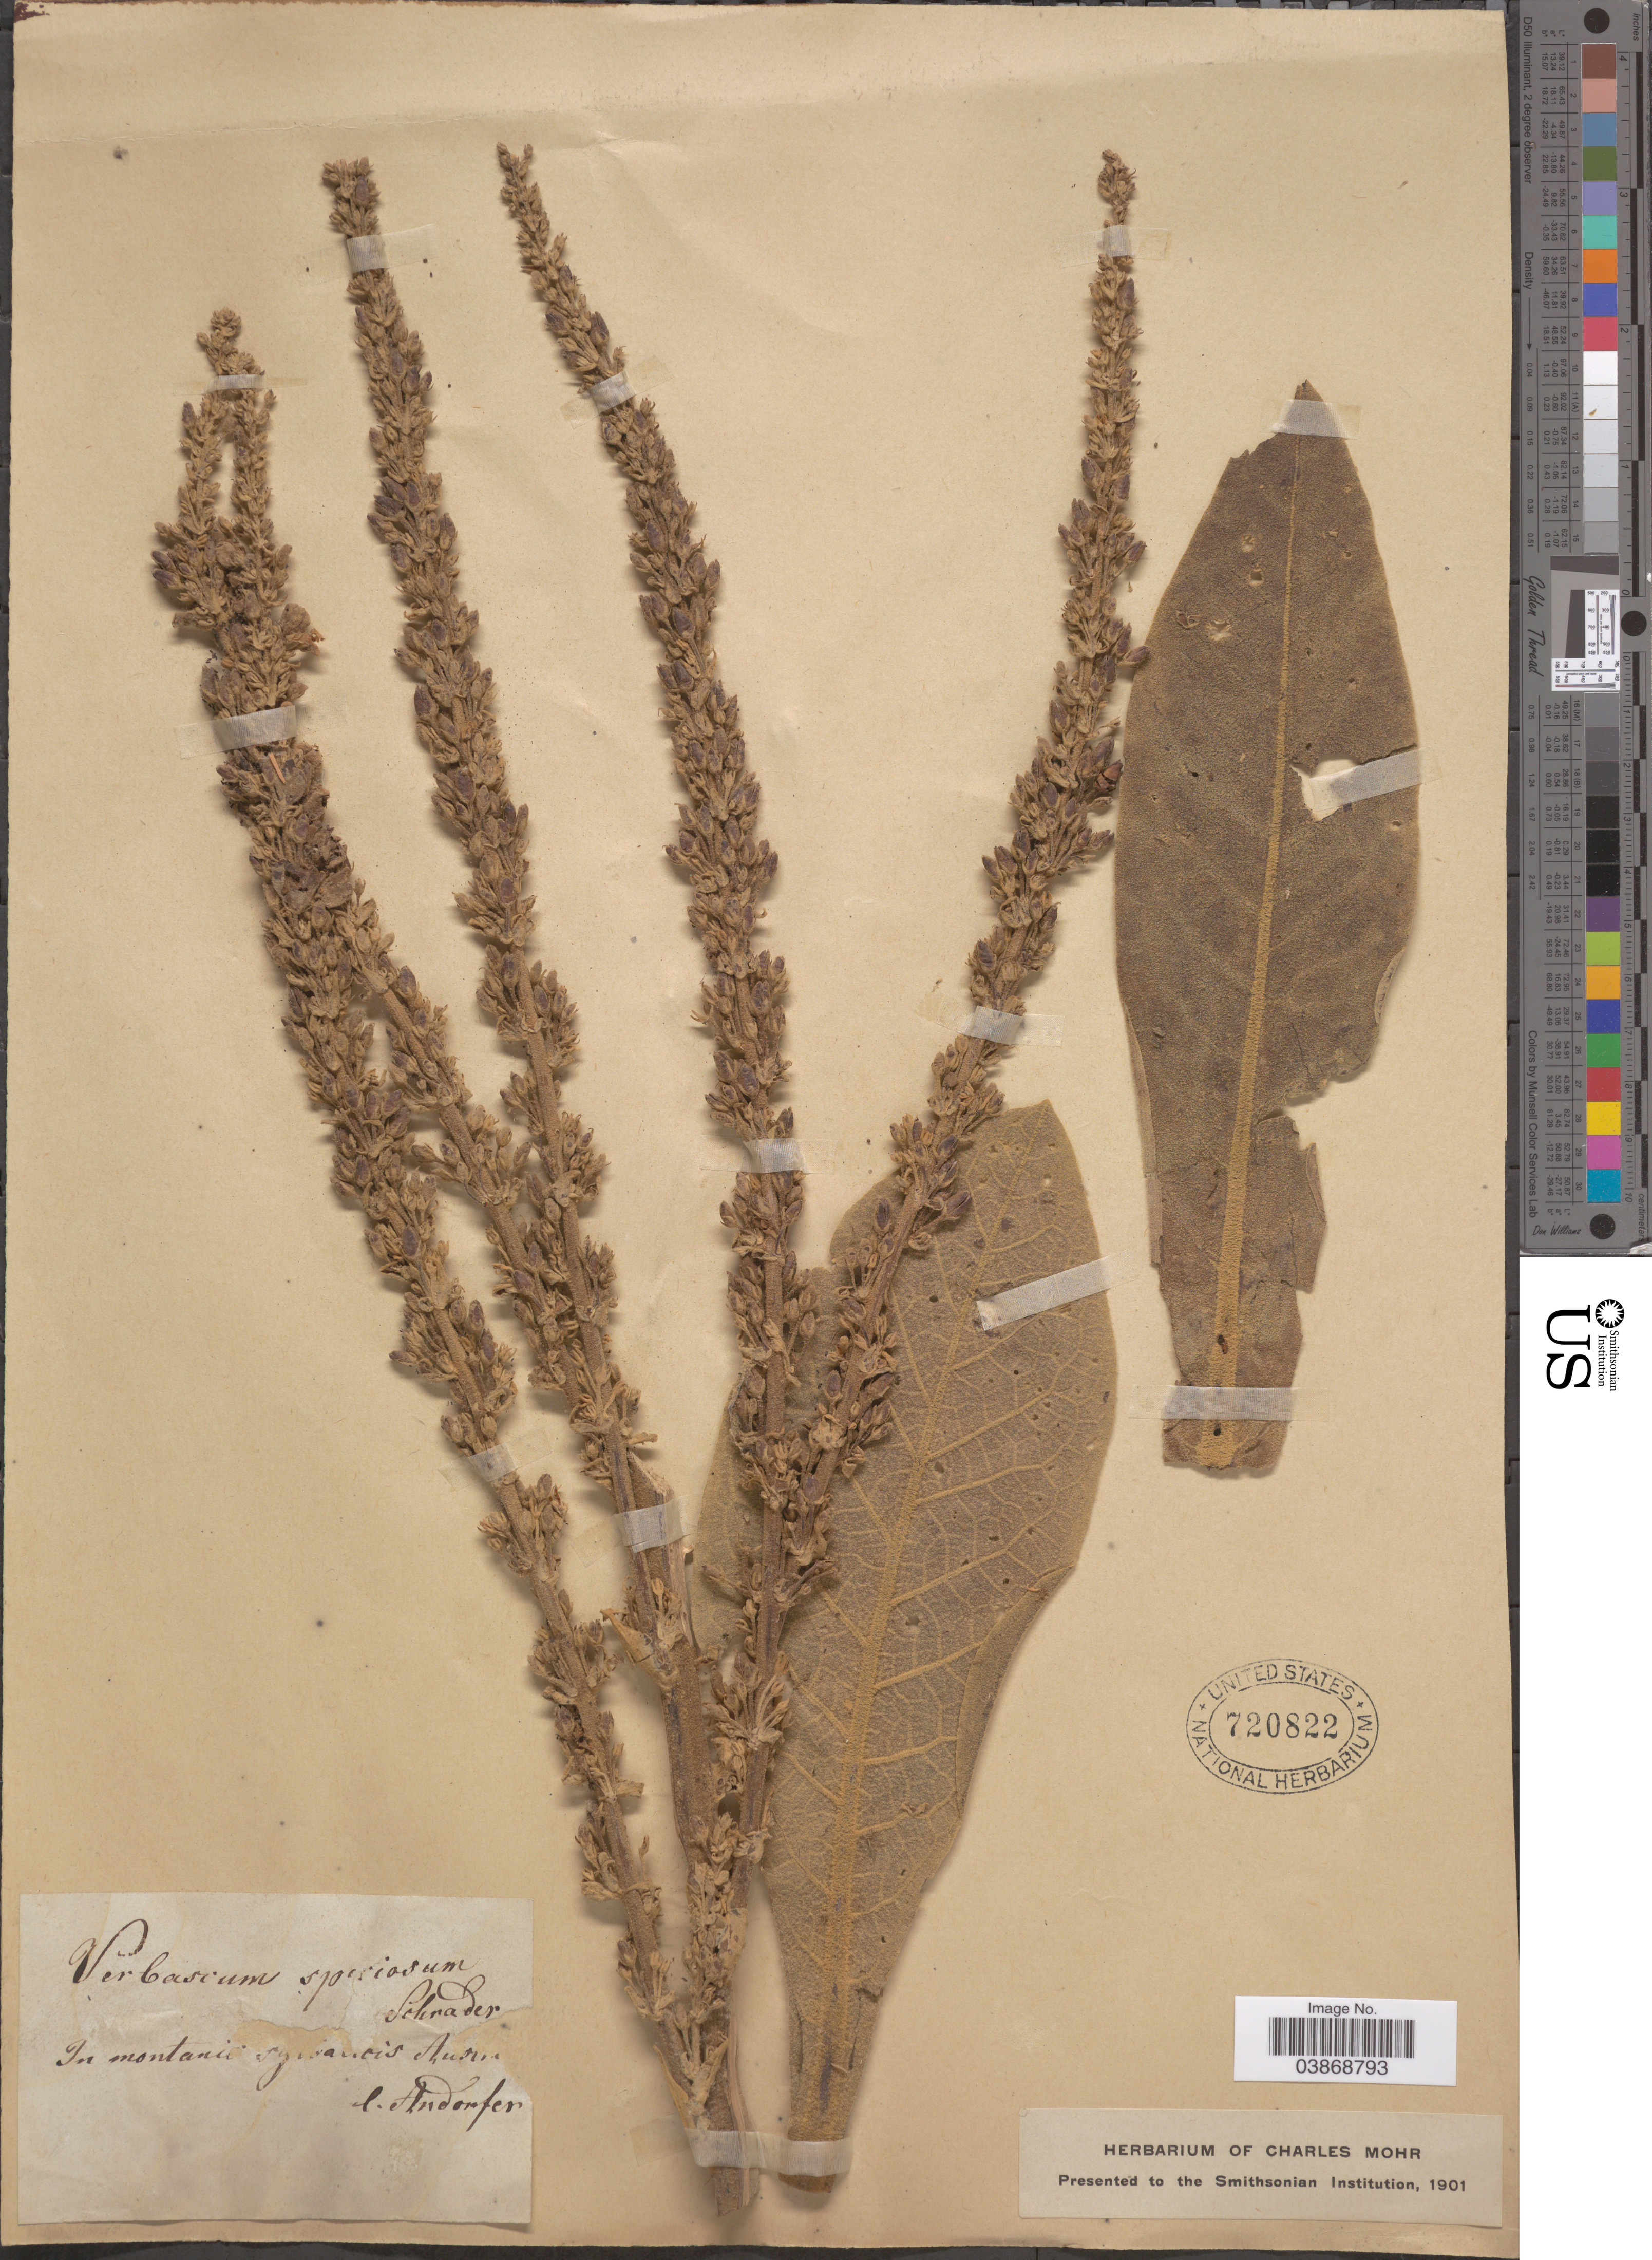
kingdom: Plantae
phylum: Tracheophyta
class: Magnoliopsida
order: Lamiales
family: Scrophulariaceae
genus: Verbascum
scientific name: Verbascum speciosum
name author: Schrad.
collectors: -. Andorfer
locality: In montani [illegible text] Sy [illegible text]a [illegible text]cis Aur [illegible text]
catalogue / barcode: US 720822